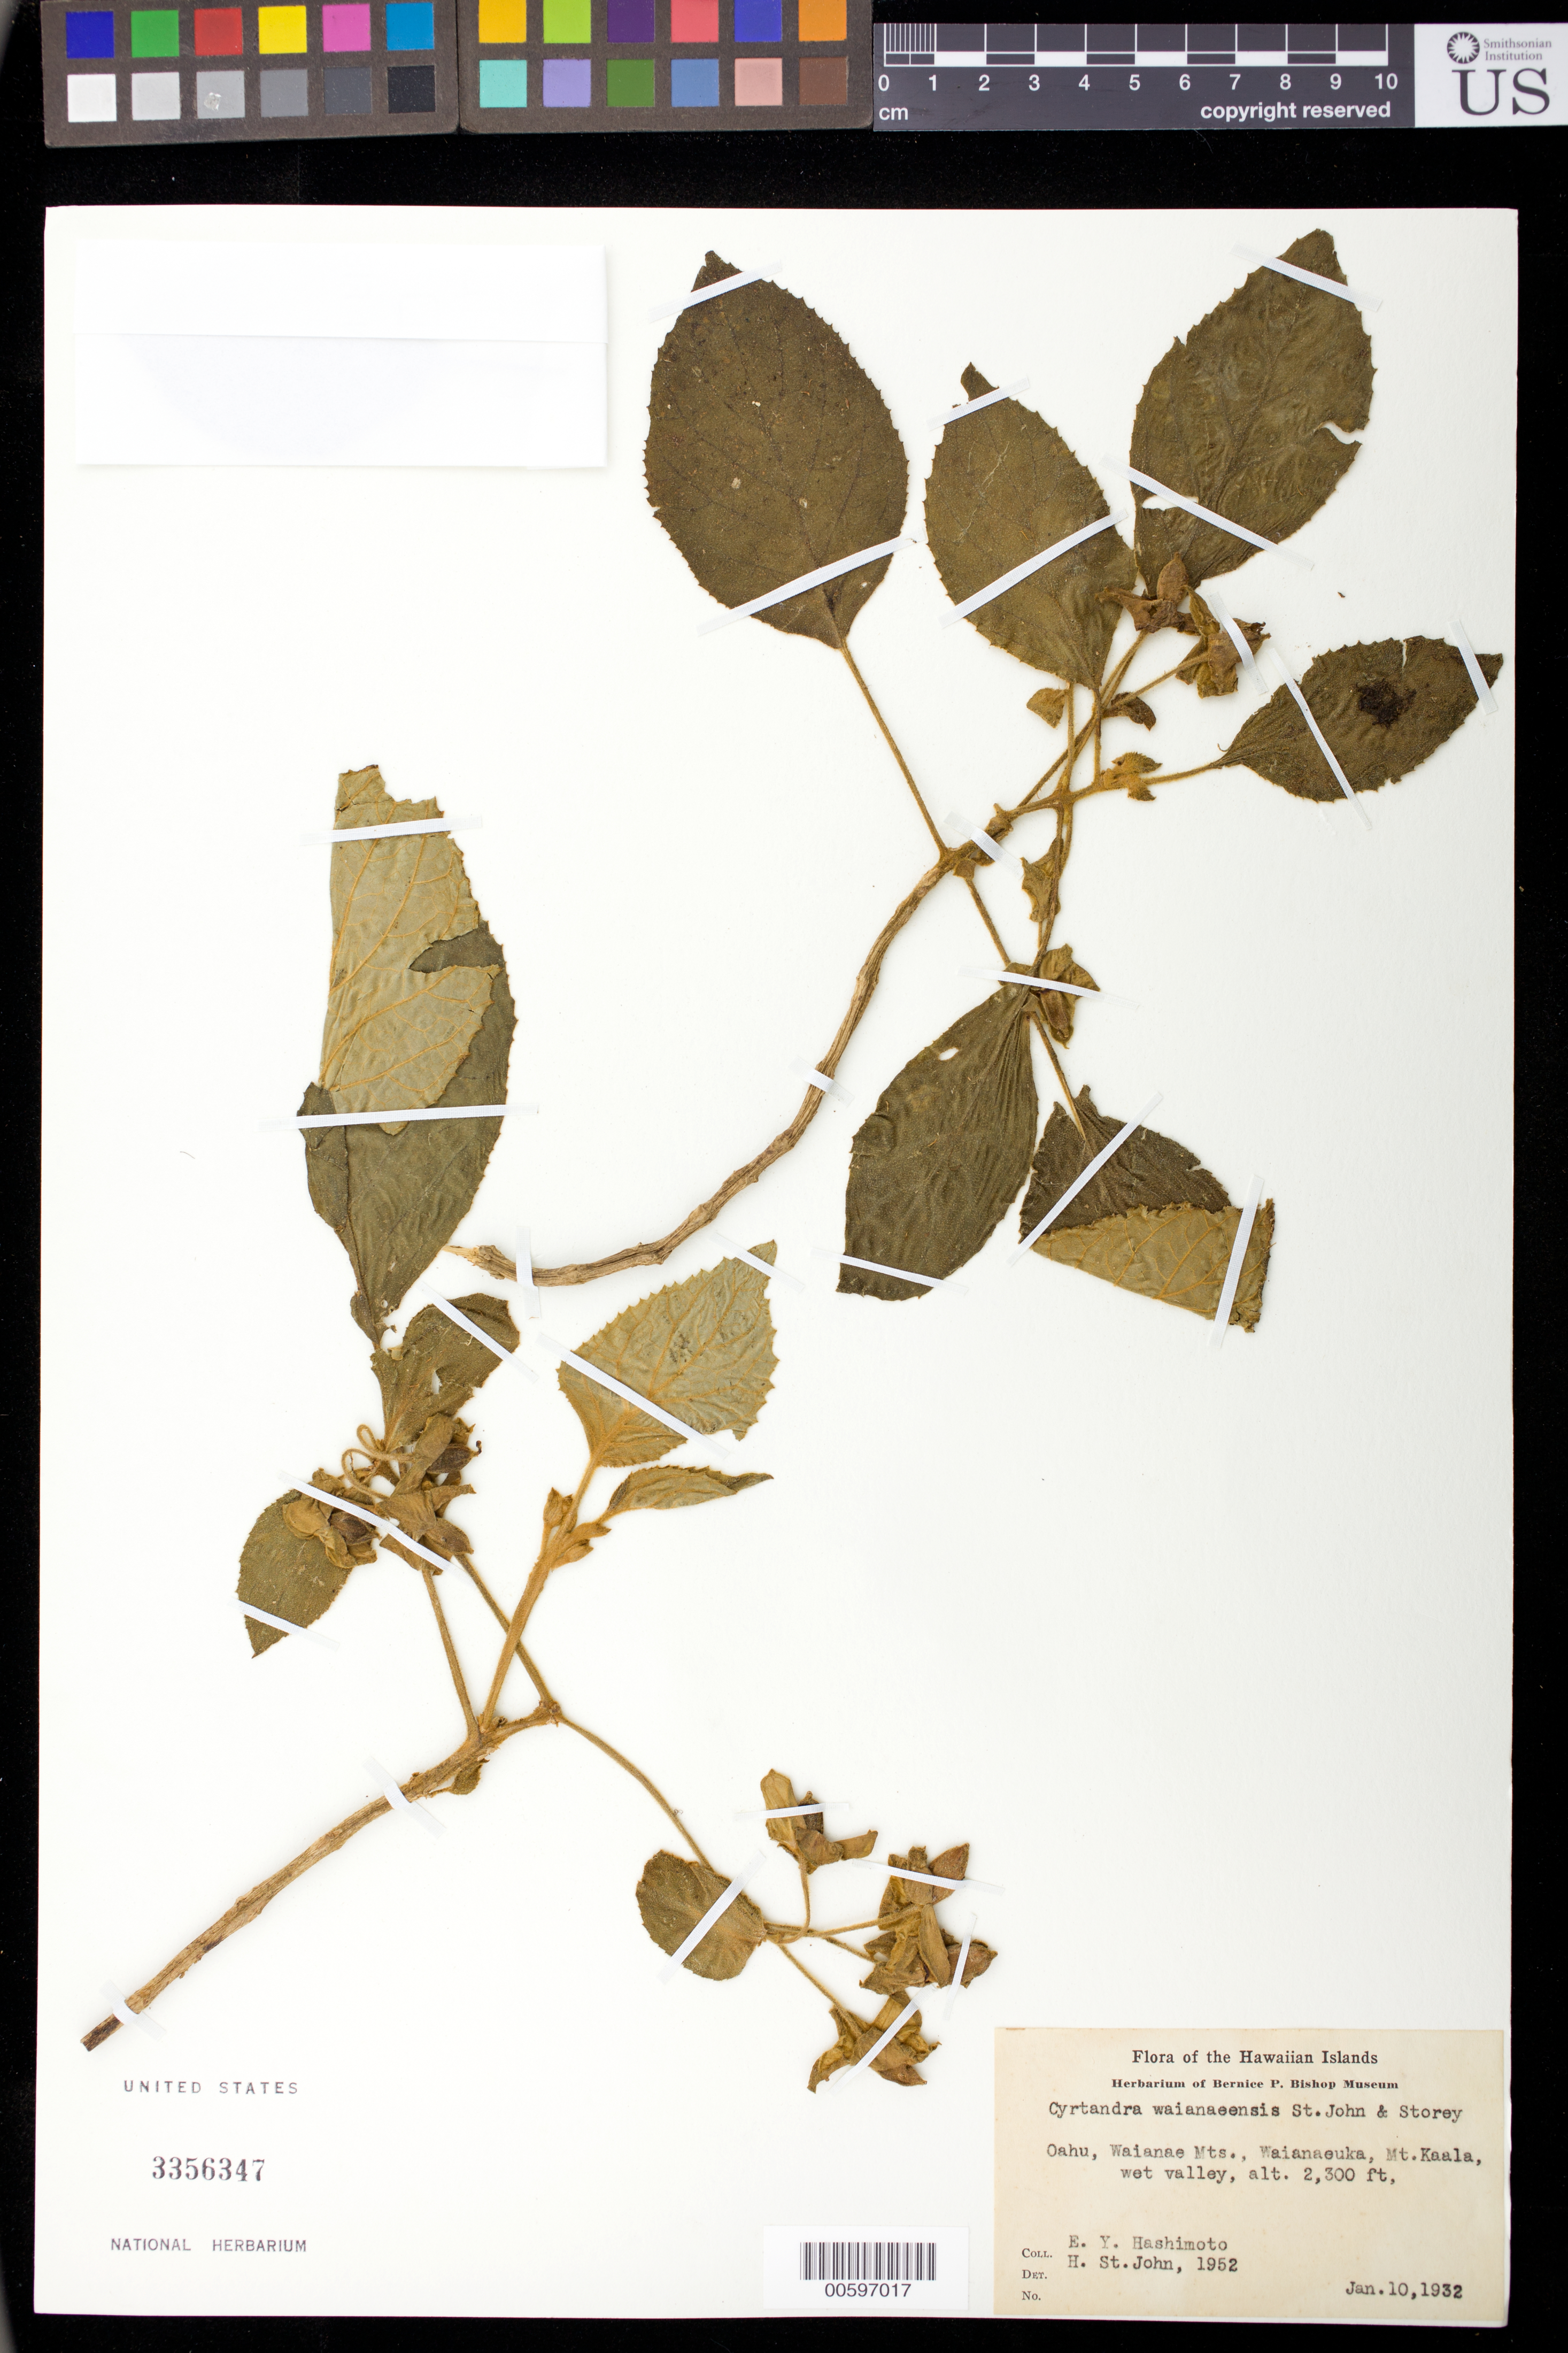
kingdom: Plantae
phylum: Tracheophyta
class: Magnoliopsida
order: Lamiales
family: Gesneriaceae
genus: Cyrtandra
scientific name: Cyrtandra waianaeensis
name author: H. St. John & Storey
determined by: St. John, H.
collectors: E. Hashimoto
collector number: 1952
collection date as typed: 10 Jan 1932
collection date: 1932-01-10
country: United States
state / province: Hawaii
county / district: Honolulu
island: Oahu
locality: Waianae Mts., Waianaeuka, Mt. Kaala.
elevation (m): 701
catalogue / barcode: US 3356347